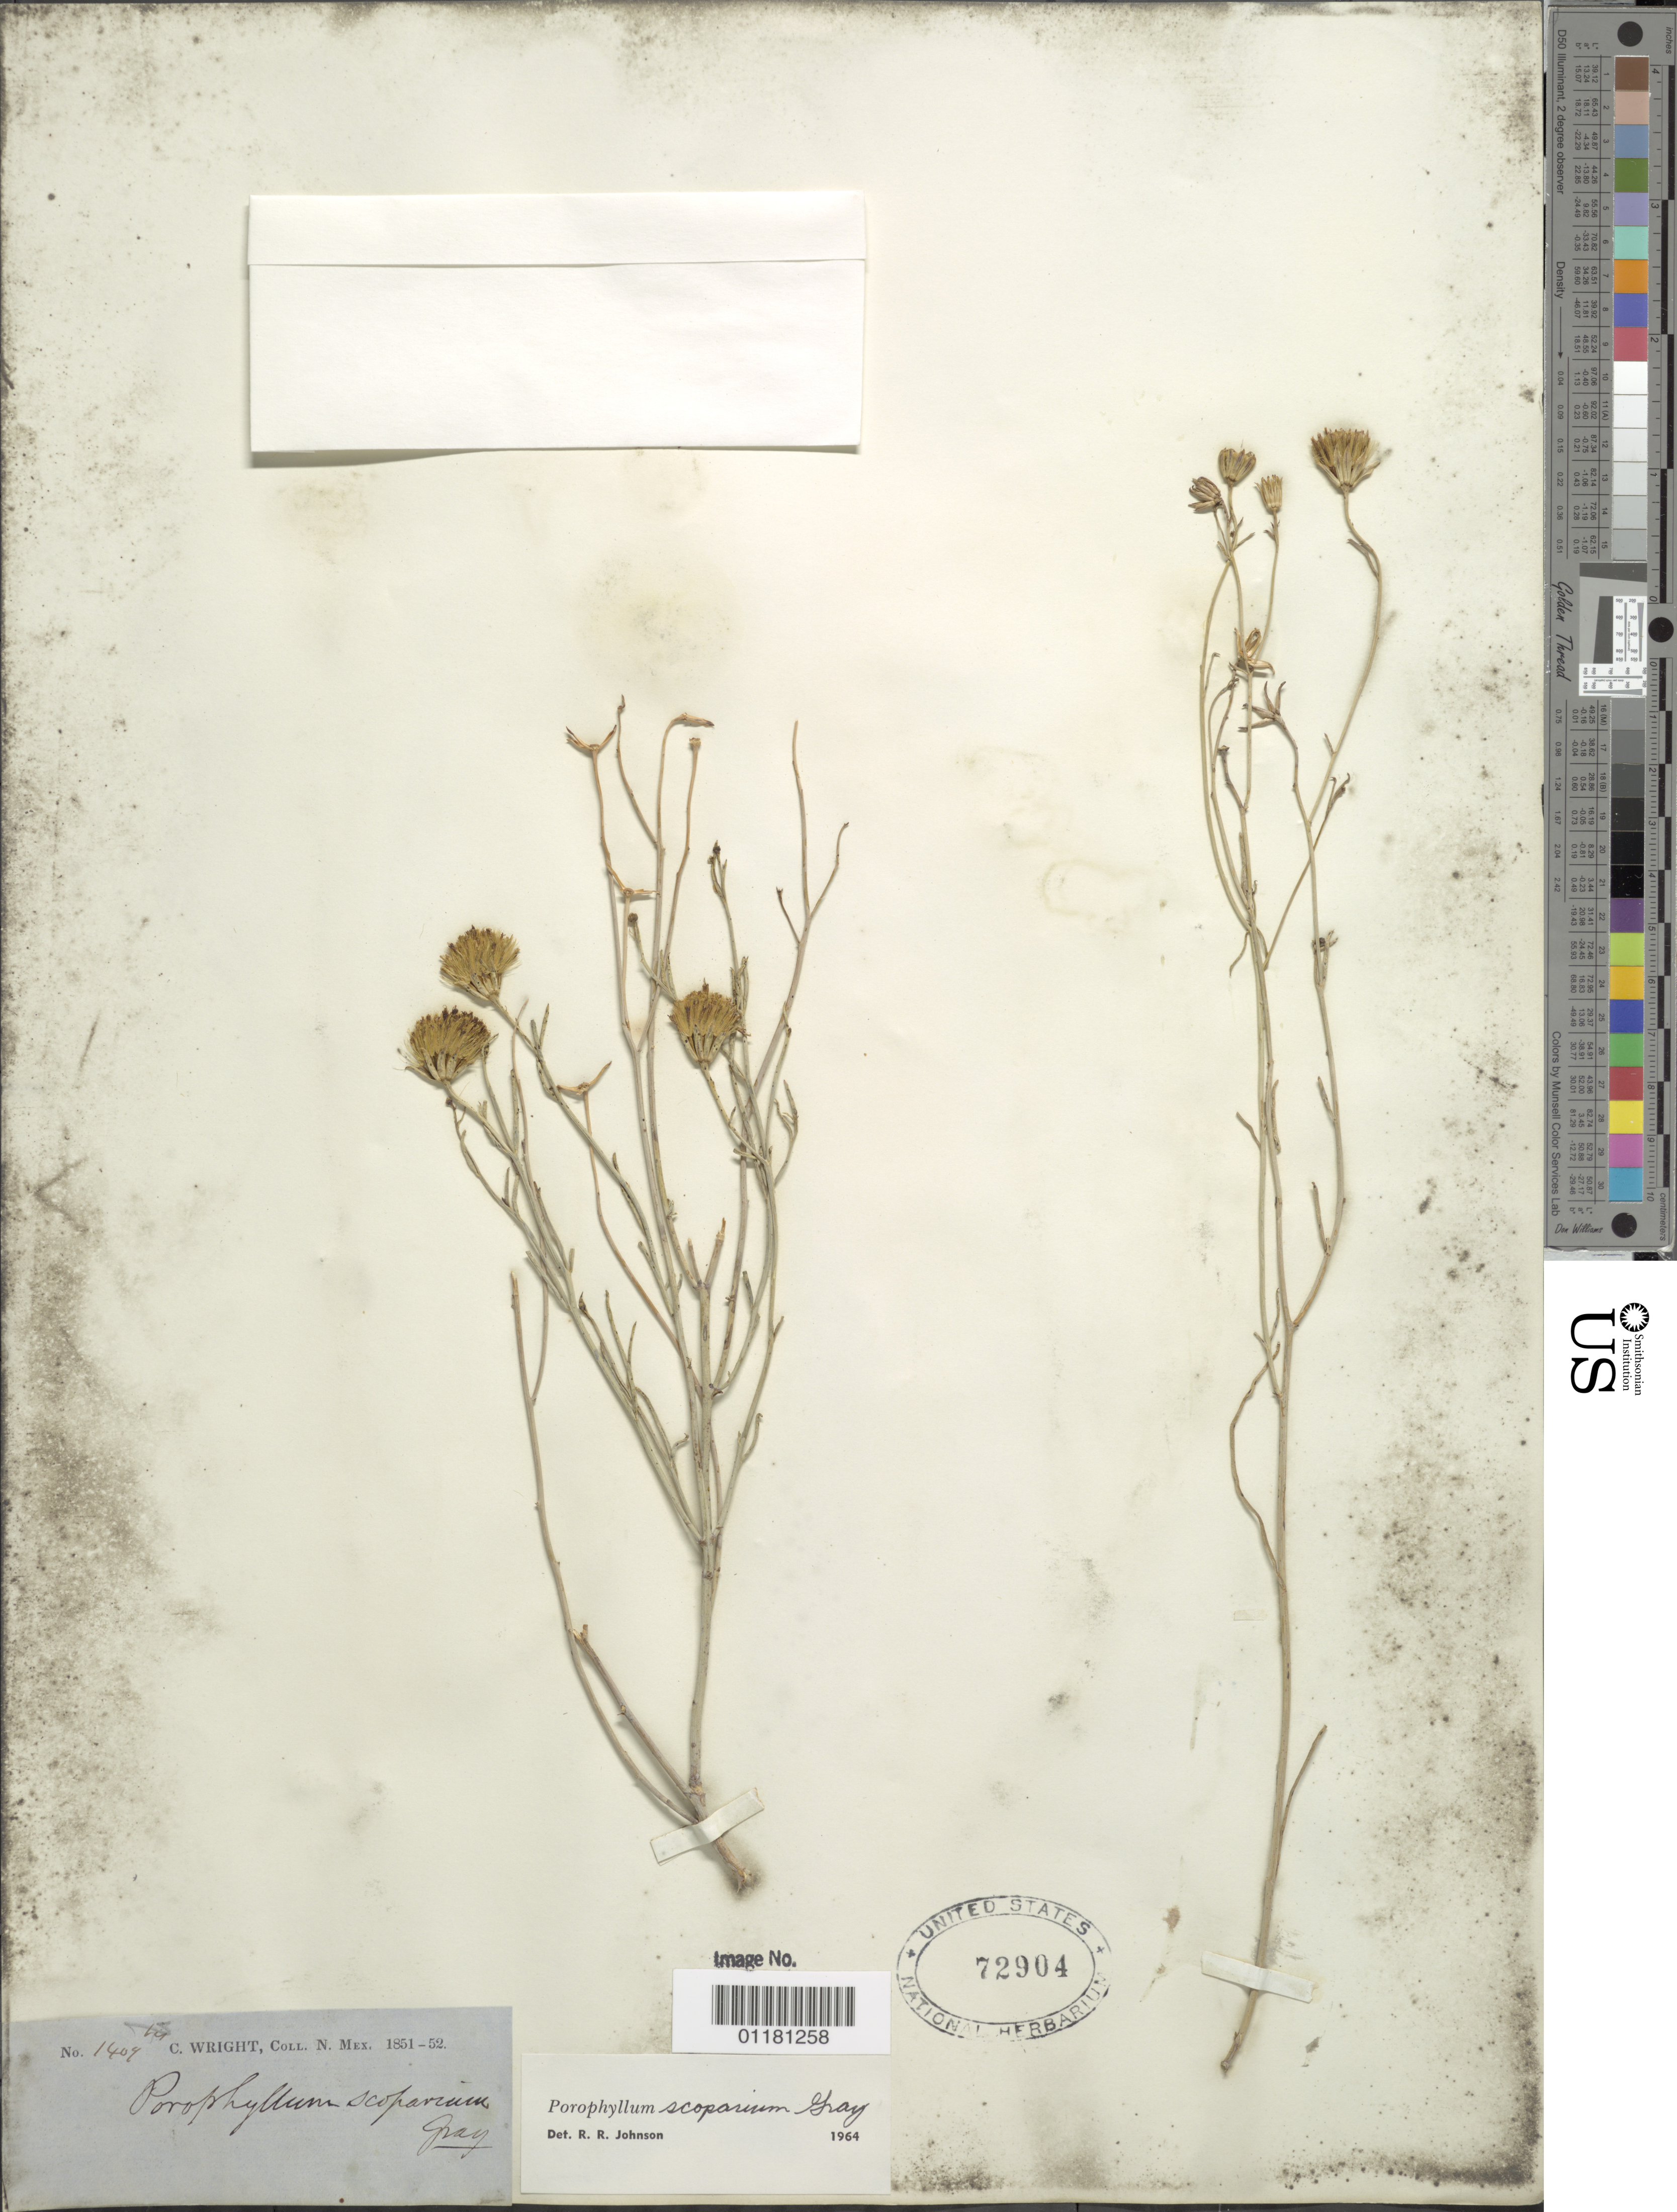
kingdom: Plantae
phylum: Tracheophyta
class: Magnoliopsida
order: Asterales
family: Asteraceae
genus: Porophyllum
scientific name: Porophyllum scoparium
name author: A. Gray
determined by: Johnson, R. R.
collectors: C. Wright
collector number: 1409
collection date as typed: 1851 to -- --- 1852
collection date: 1851/1852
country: United States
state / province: New Mexico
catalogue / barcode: US 72904